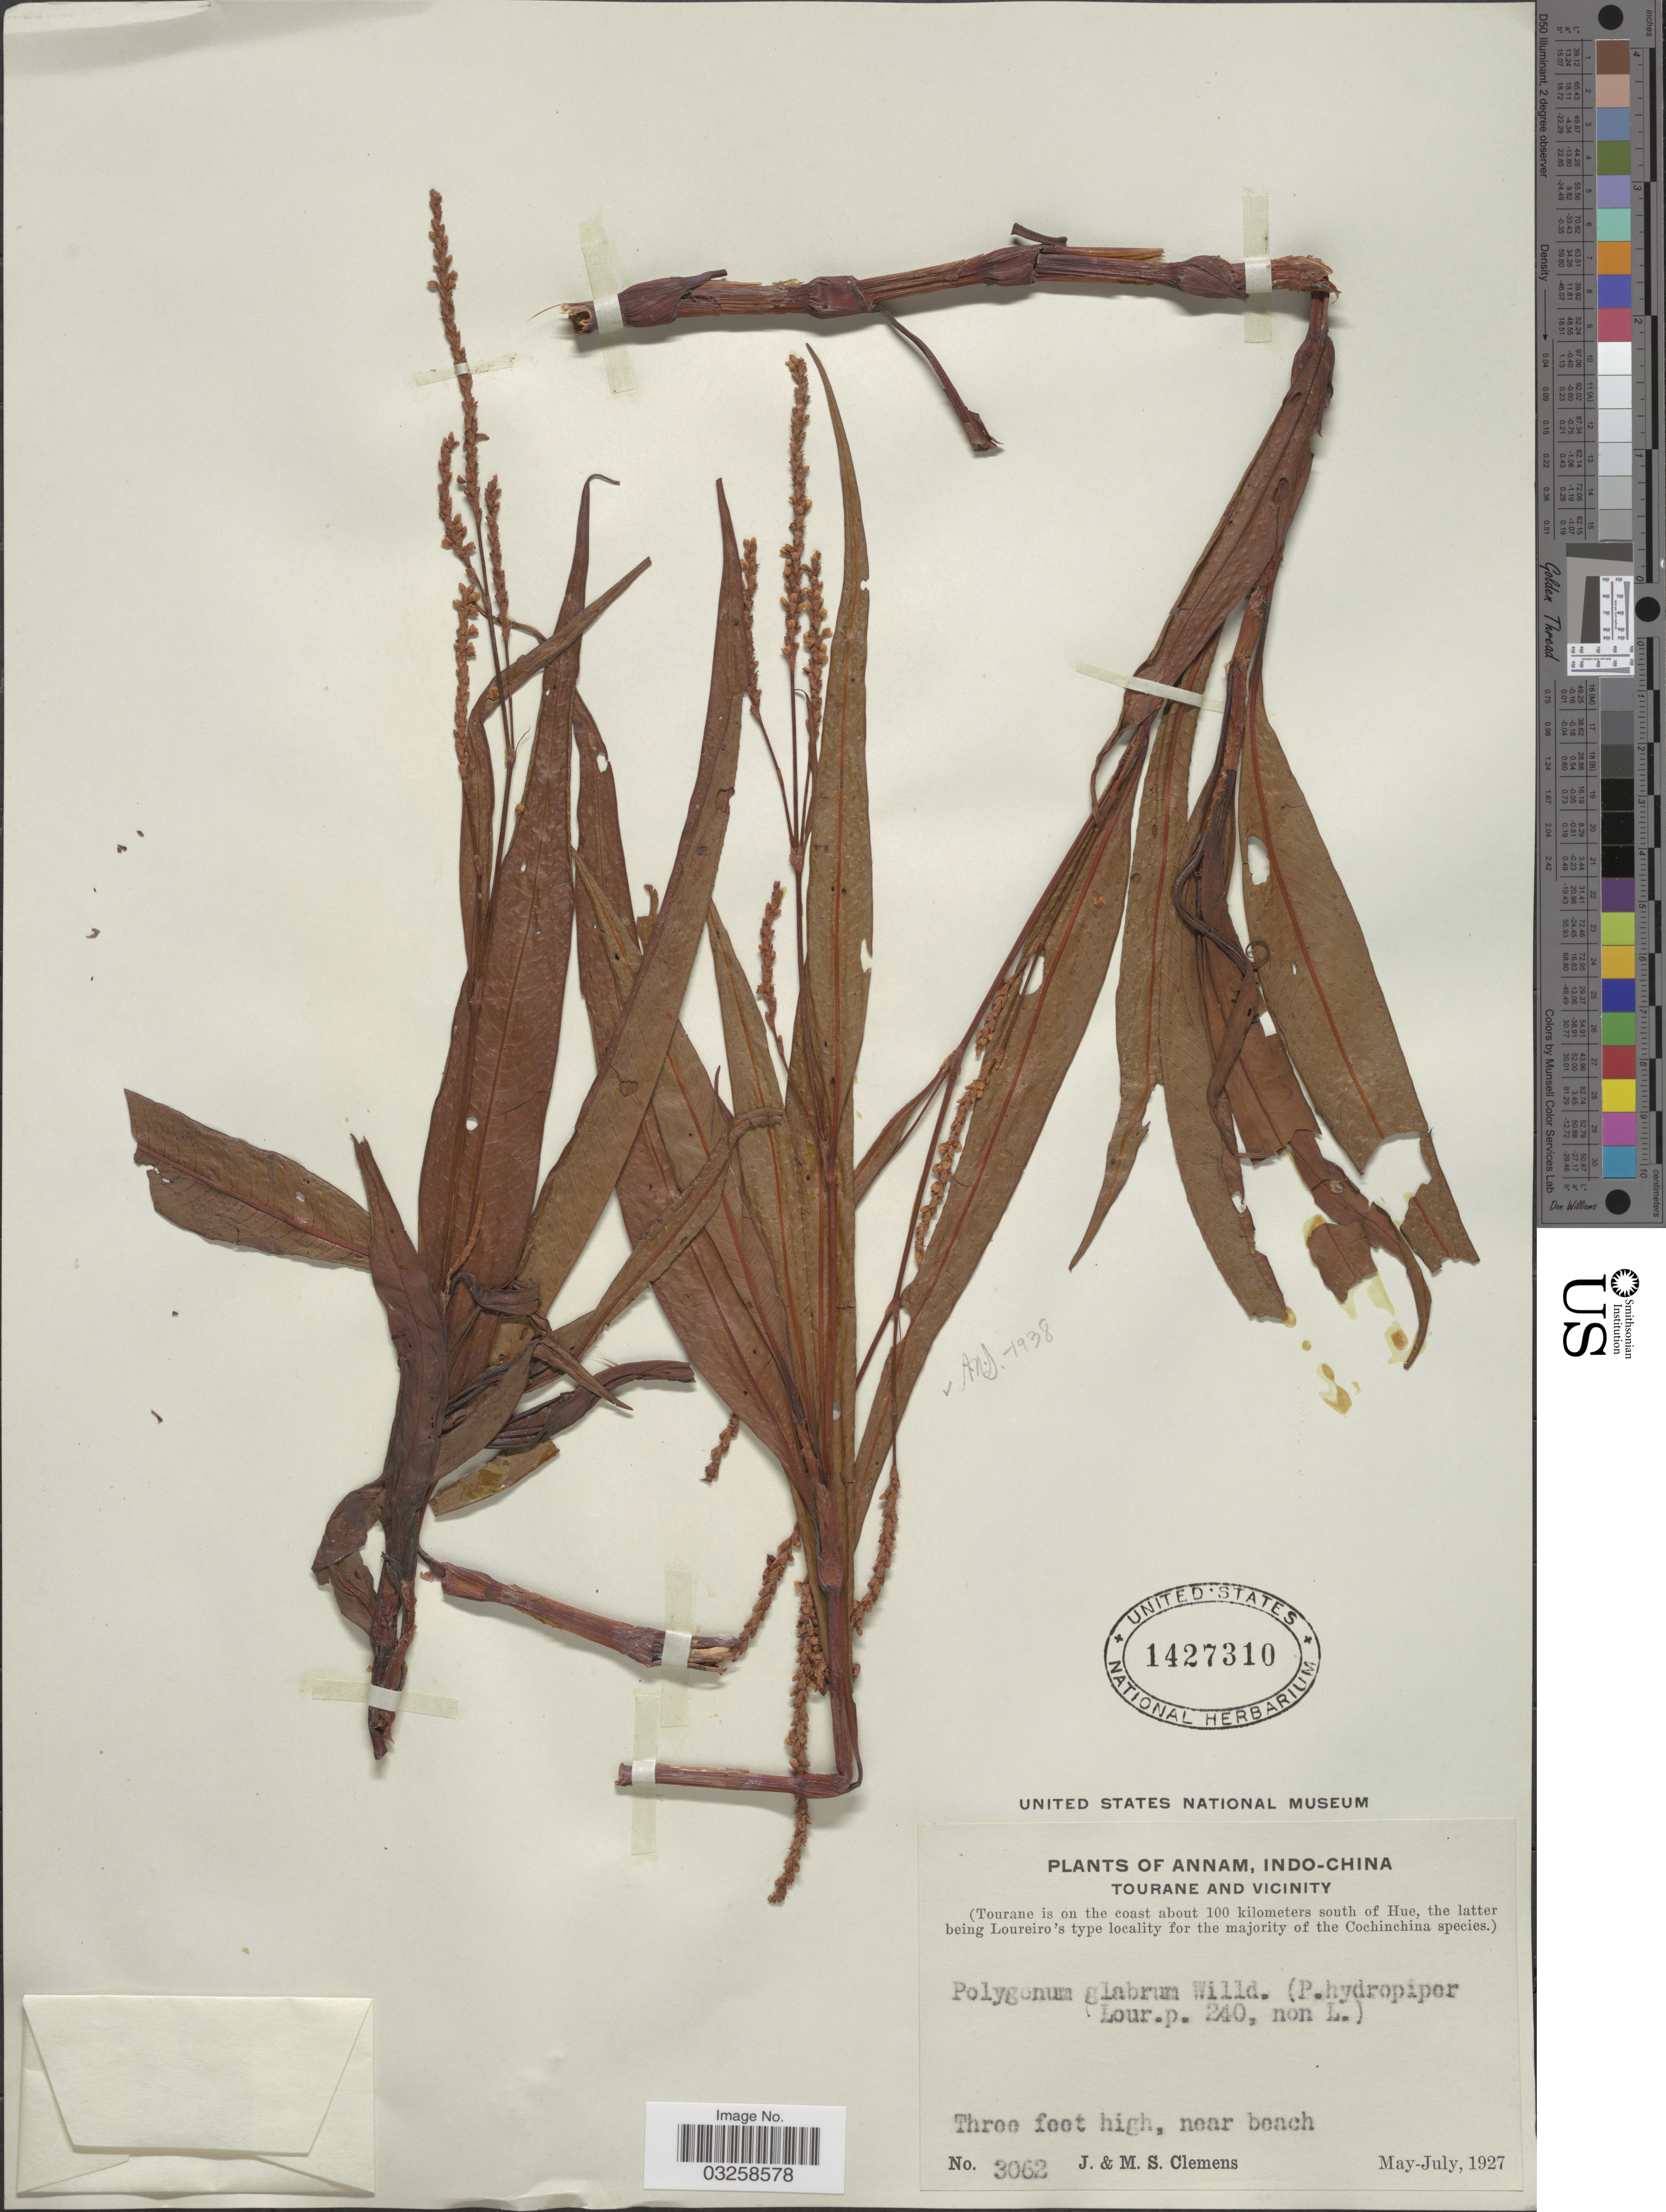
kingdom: Plantae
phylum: Tracheophyta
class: Magnoliopsida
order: Caryophyllales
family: Polygonaceae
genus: Persicaria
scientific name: Persicaria glabra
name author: (Willd.) M. Gómez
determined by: U.S. National Herbarium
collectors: J. Clemens & M. S. Clemens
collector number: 3062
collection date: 1927-05/1927-07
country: Vietnam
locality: Annam, Indo-China. Tourane and Vicinity. (Tourane is on the coast about 100 kilometers south of Hue).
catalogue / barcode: US 1427310